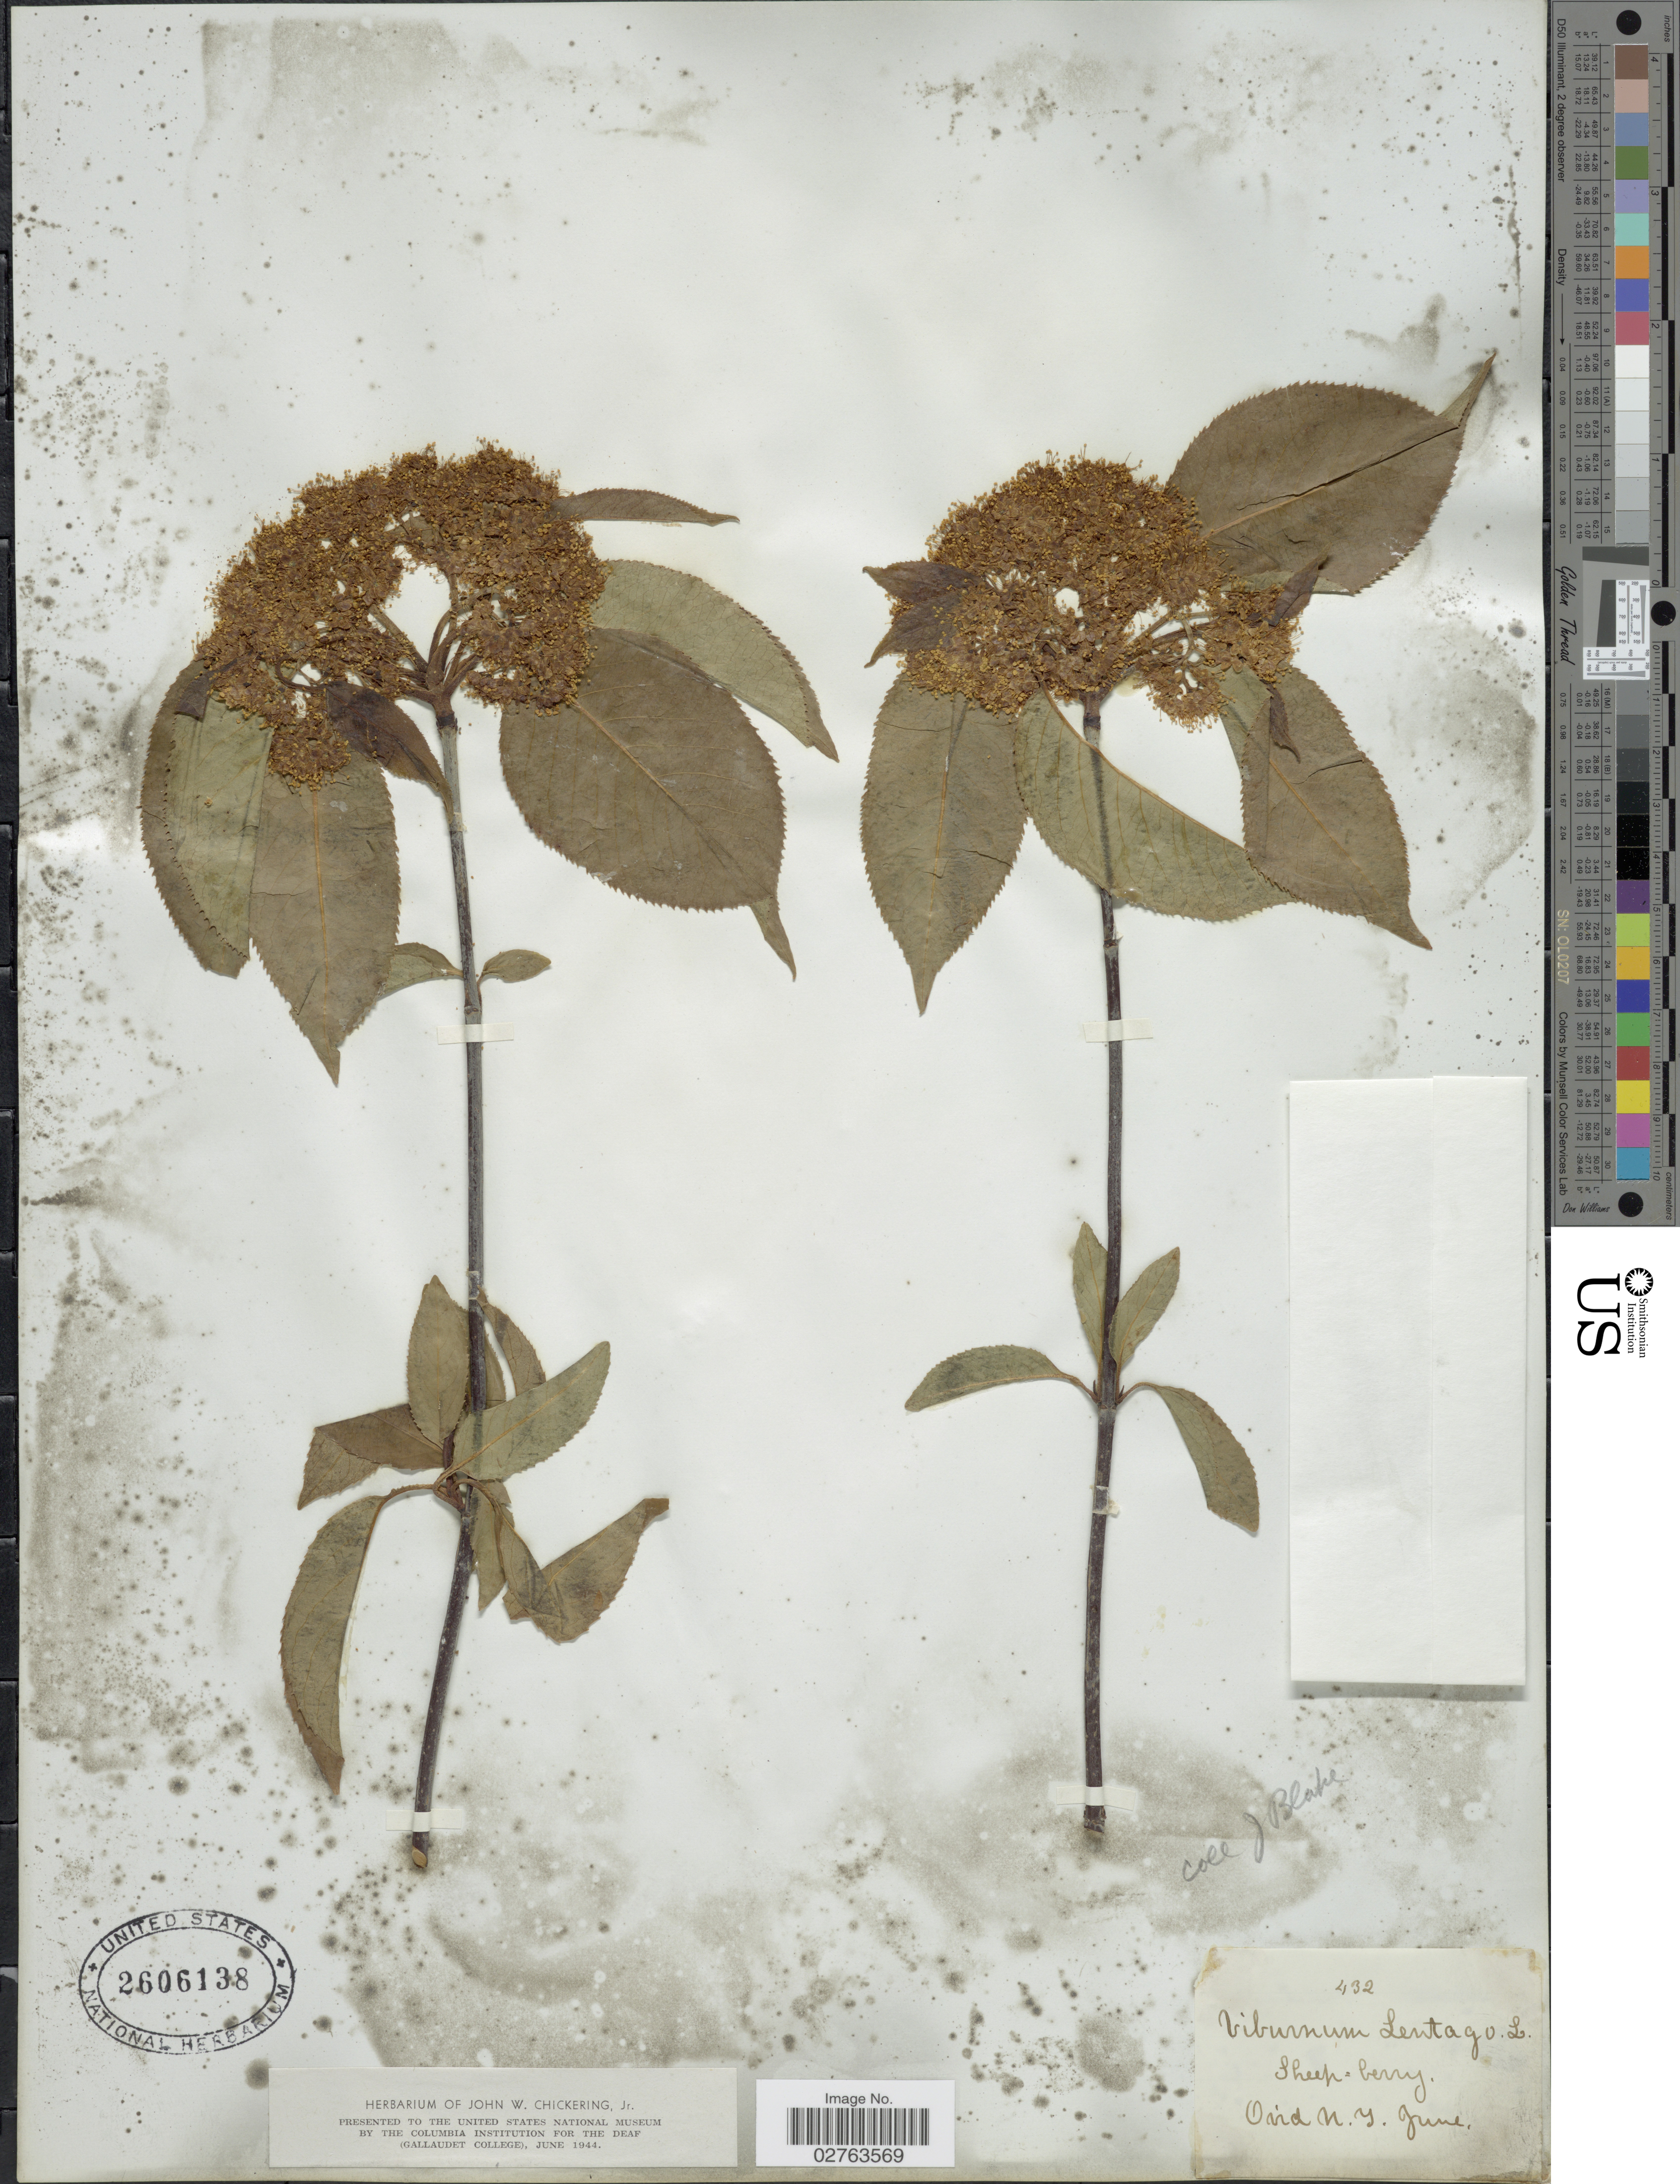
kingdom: Plantae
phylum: Tracheophyta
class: Magnoliopsida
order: Dipsacales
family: Viburnaceae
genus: Viburnum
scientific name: Viburnum lentago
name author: L.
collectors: J. Blake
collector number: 432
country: United States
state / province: New York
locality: Ovid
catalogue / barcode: US 2606138